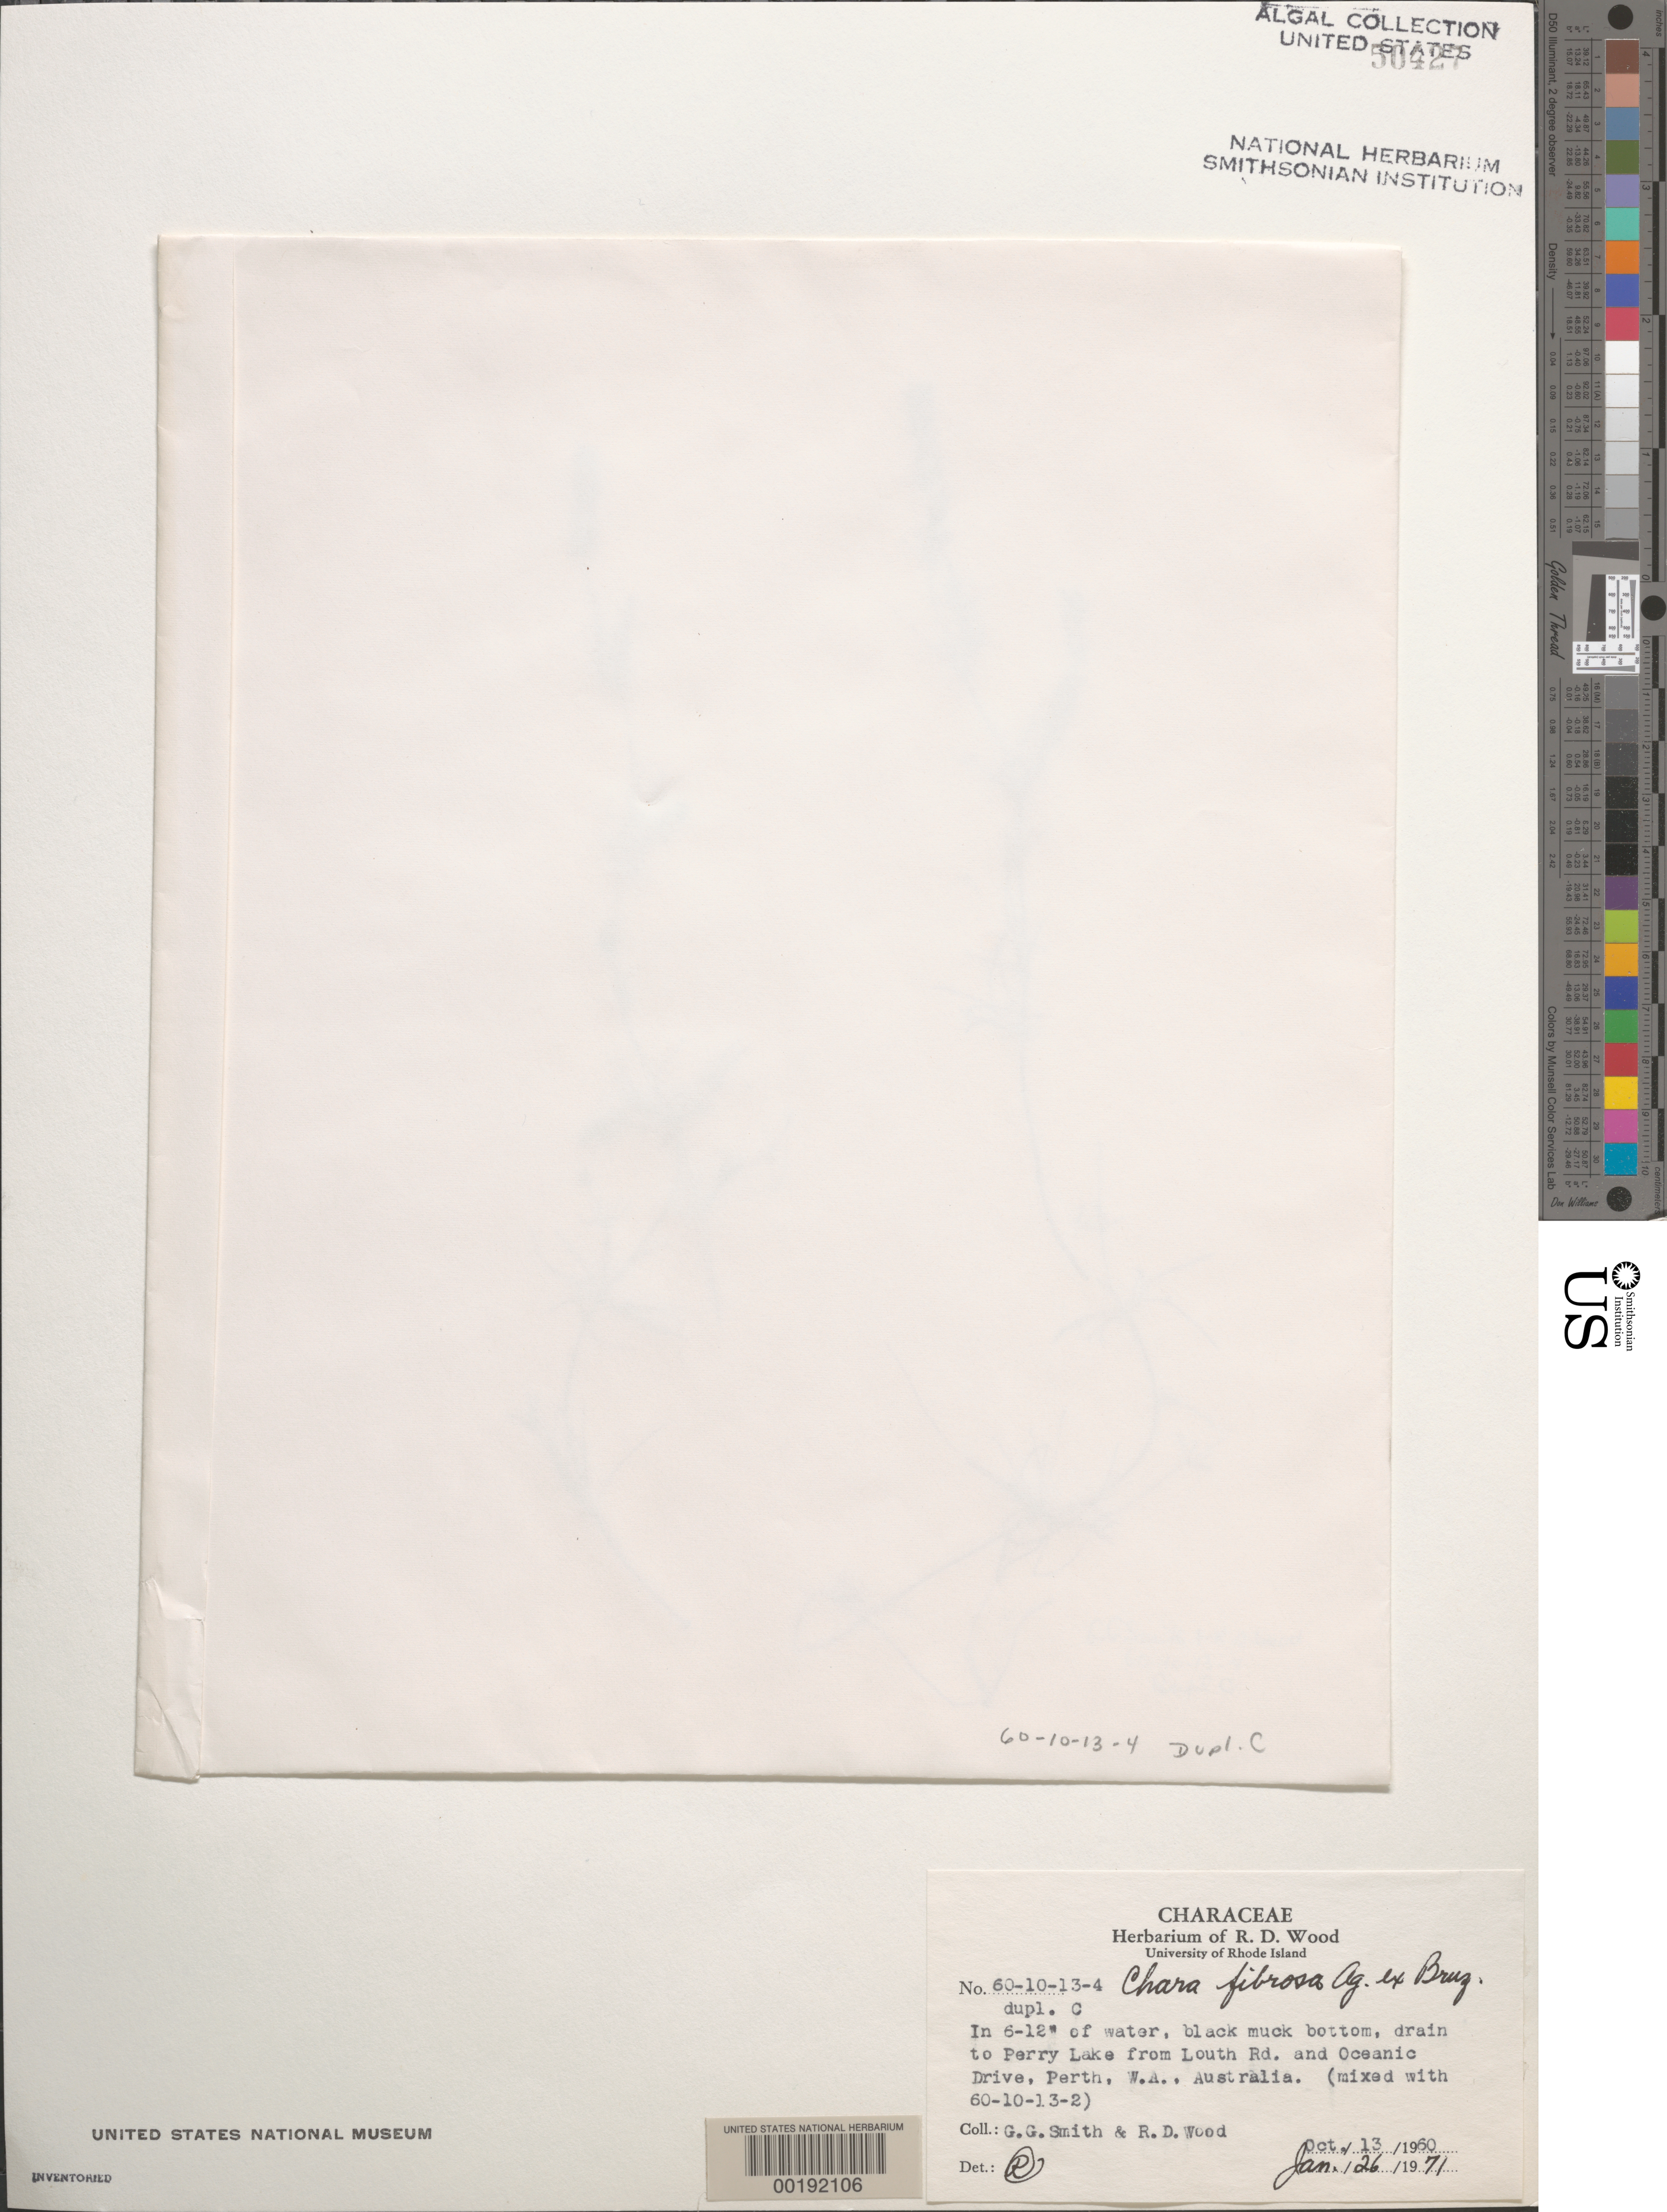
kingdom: Plantae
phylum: Charophyta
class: Charophyceae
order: Charales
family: Characeae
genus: Chara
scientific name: Chara fibrosa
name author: C. Agardh ex Bruzelius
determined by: Wood, R. D.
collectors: G. G. Smith & R. Wood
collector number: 60-10-13-4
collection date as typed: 13 Oct 1960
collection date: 1960-10-13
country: Australia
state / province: Western Australia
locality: Perry lake drain, louth road & oceanic drive, perth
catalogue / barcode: US 50427